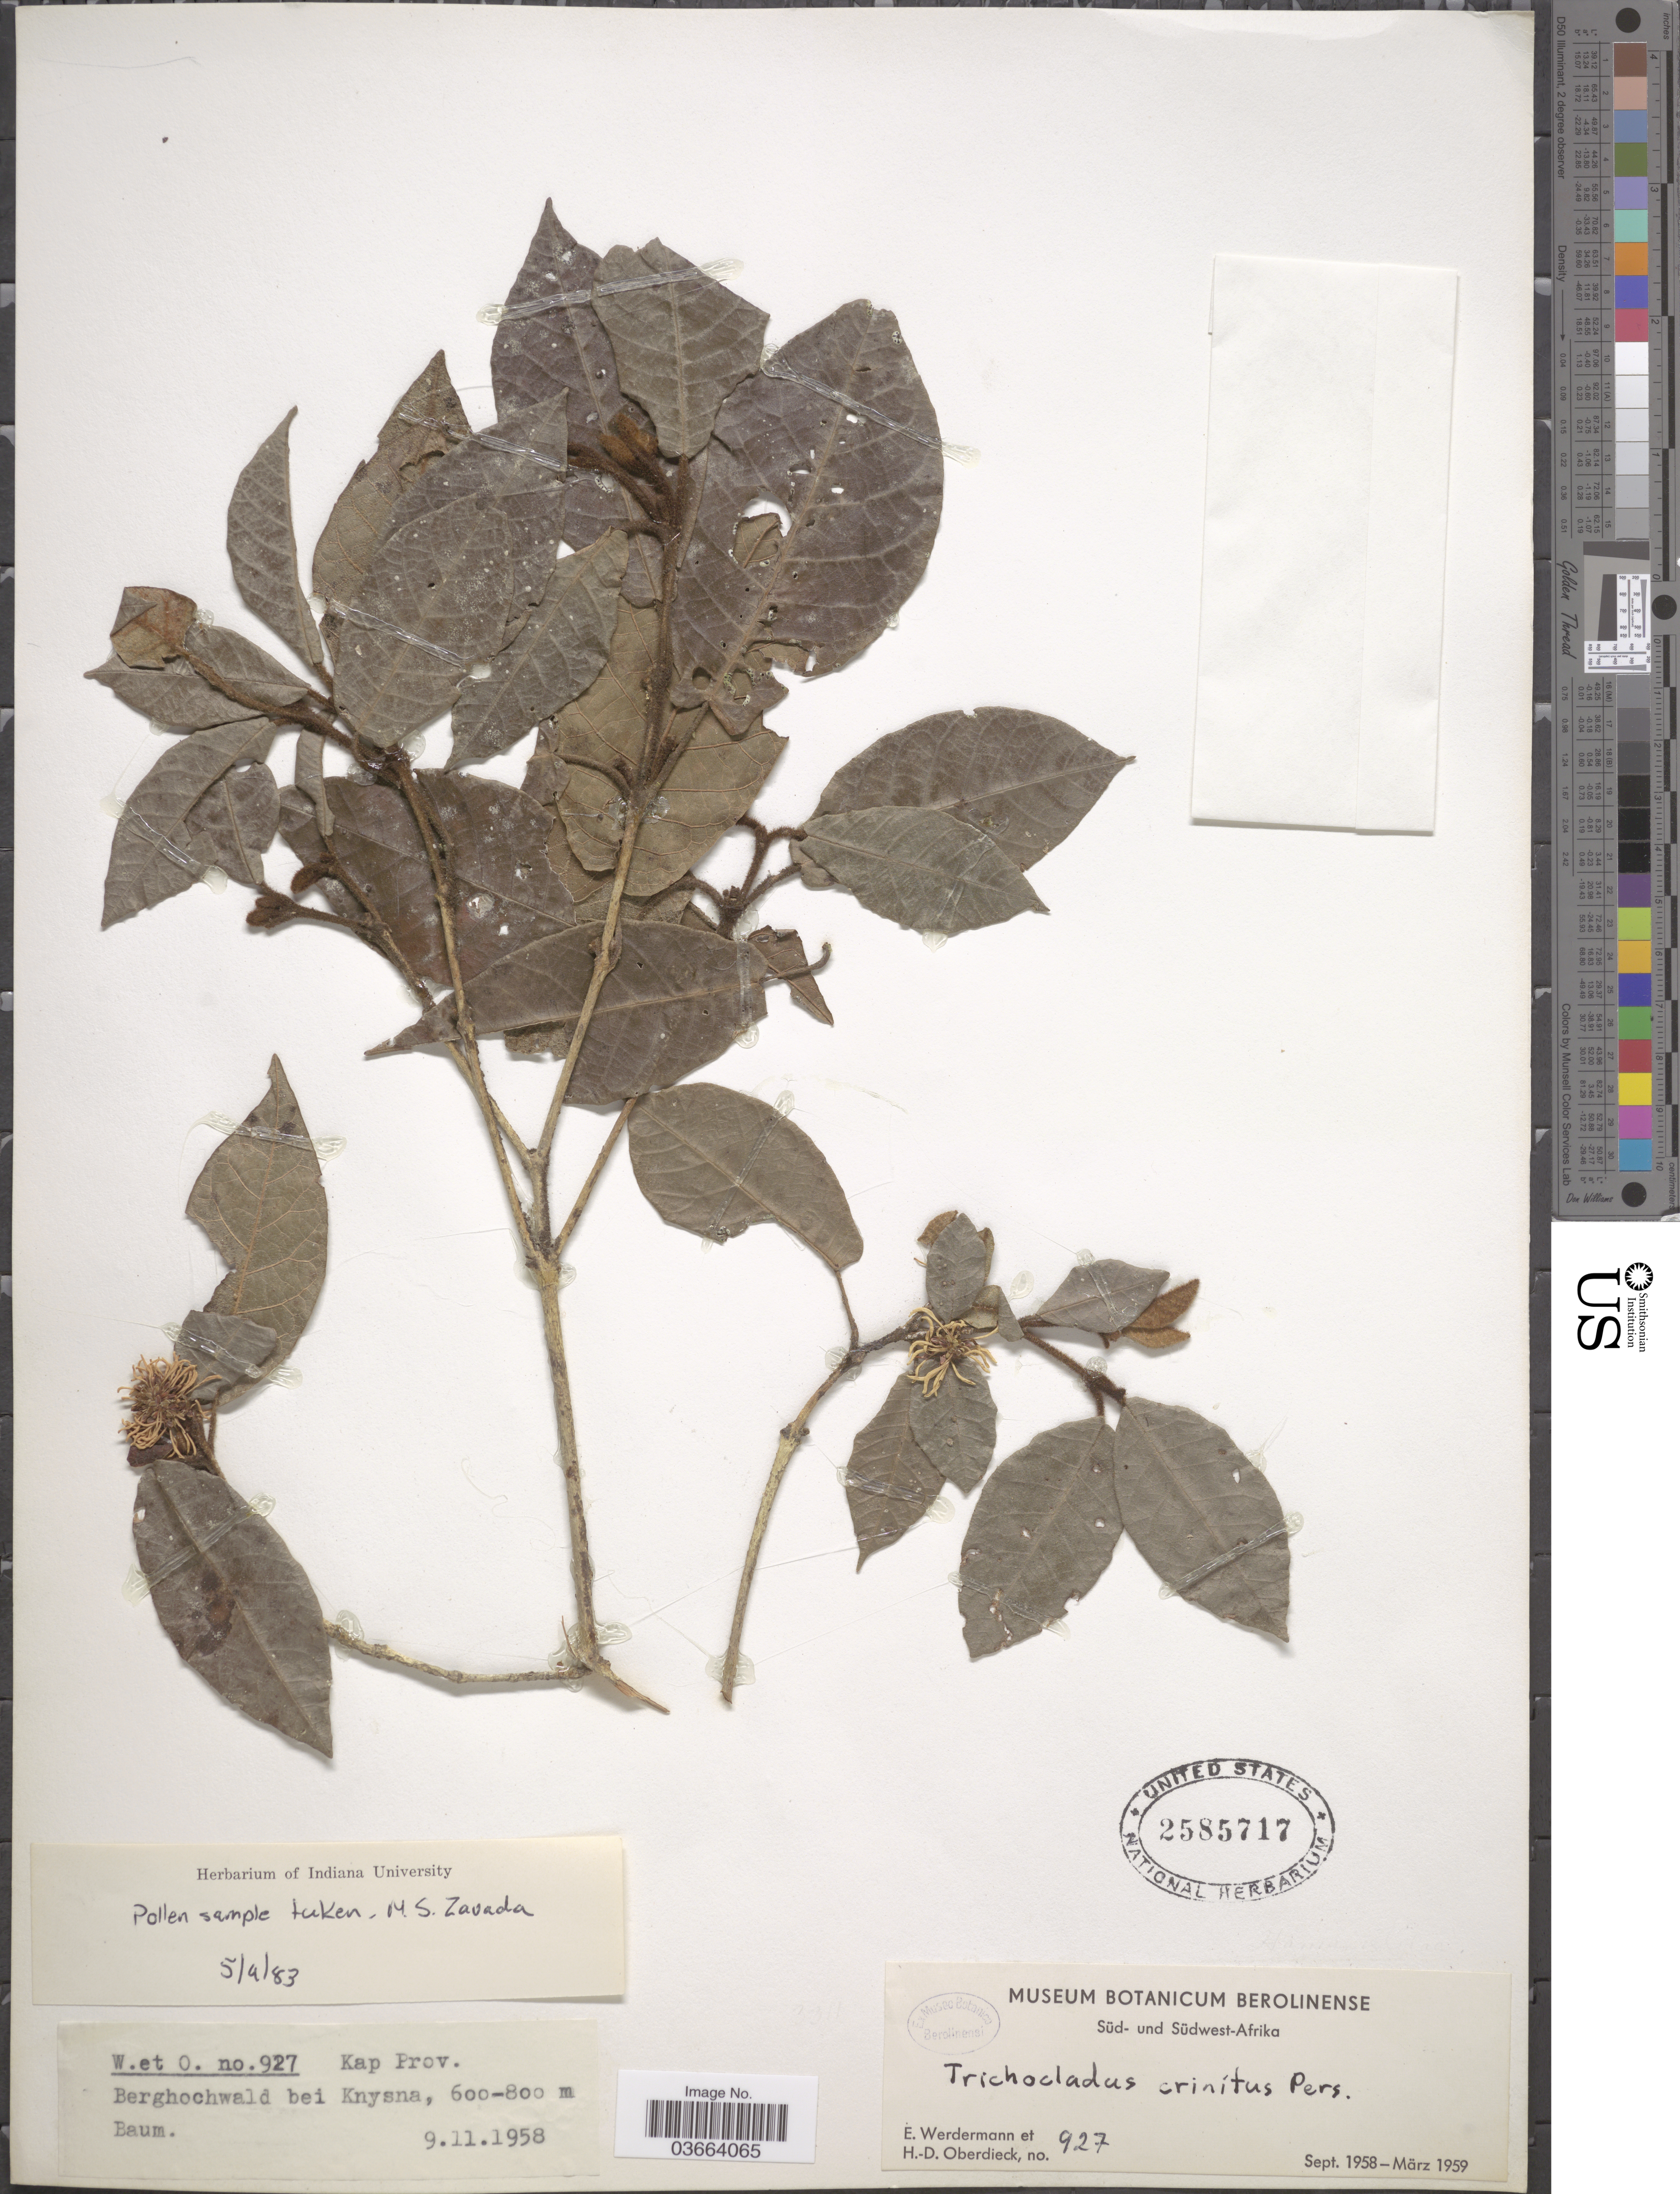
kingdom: Plantae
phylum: Tracheophyta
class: Magnoliopsida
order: Saxifragales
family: Hamamelidaceae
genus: Trichocladus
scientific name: Trichocladus crinitus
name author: Pers.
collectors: E. Wedermann & H. Oberdieck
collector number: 927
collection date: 1958-11-09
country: South Africa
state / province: Western Cape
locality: Kap. Prov. Berghochwald bei Knysna.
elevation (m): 600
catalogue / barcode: US 2585717